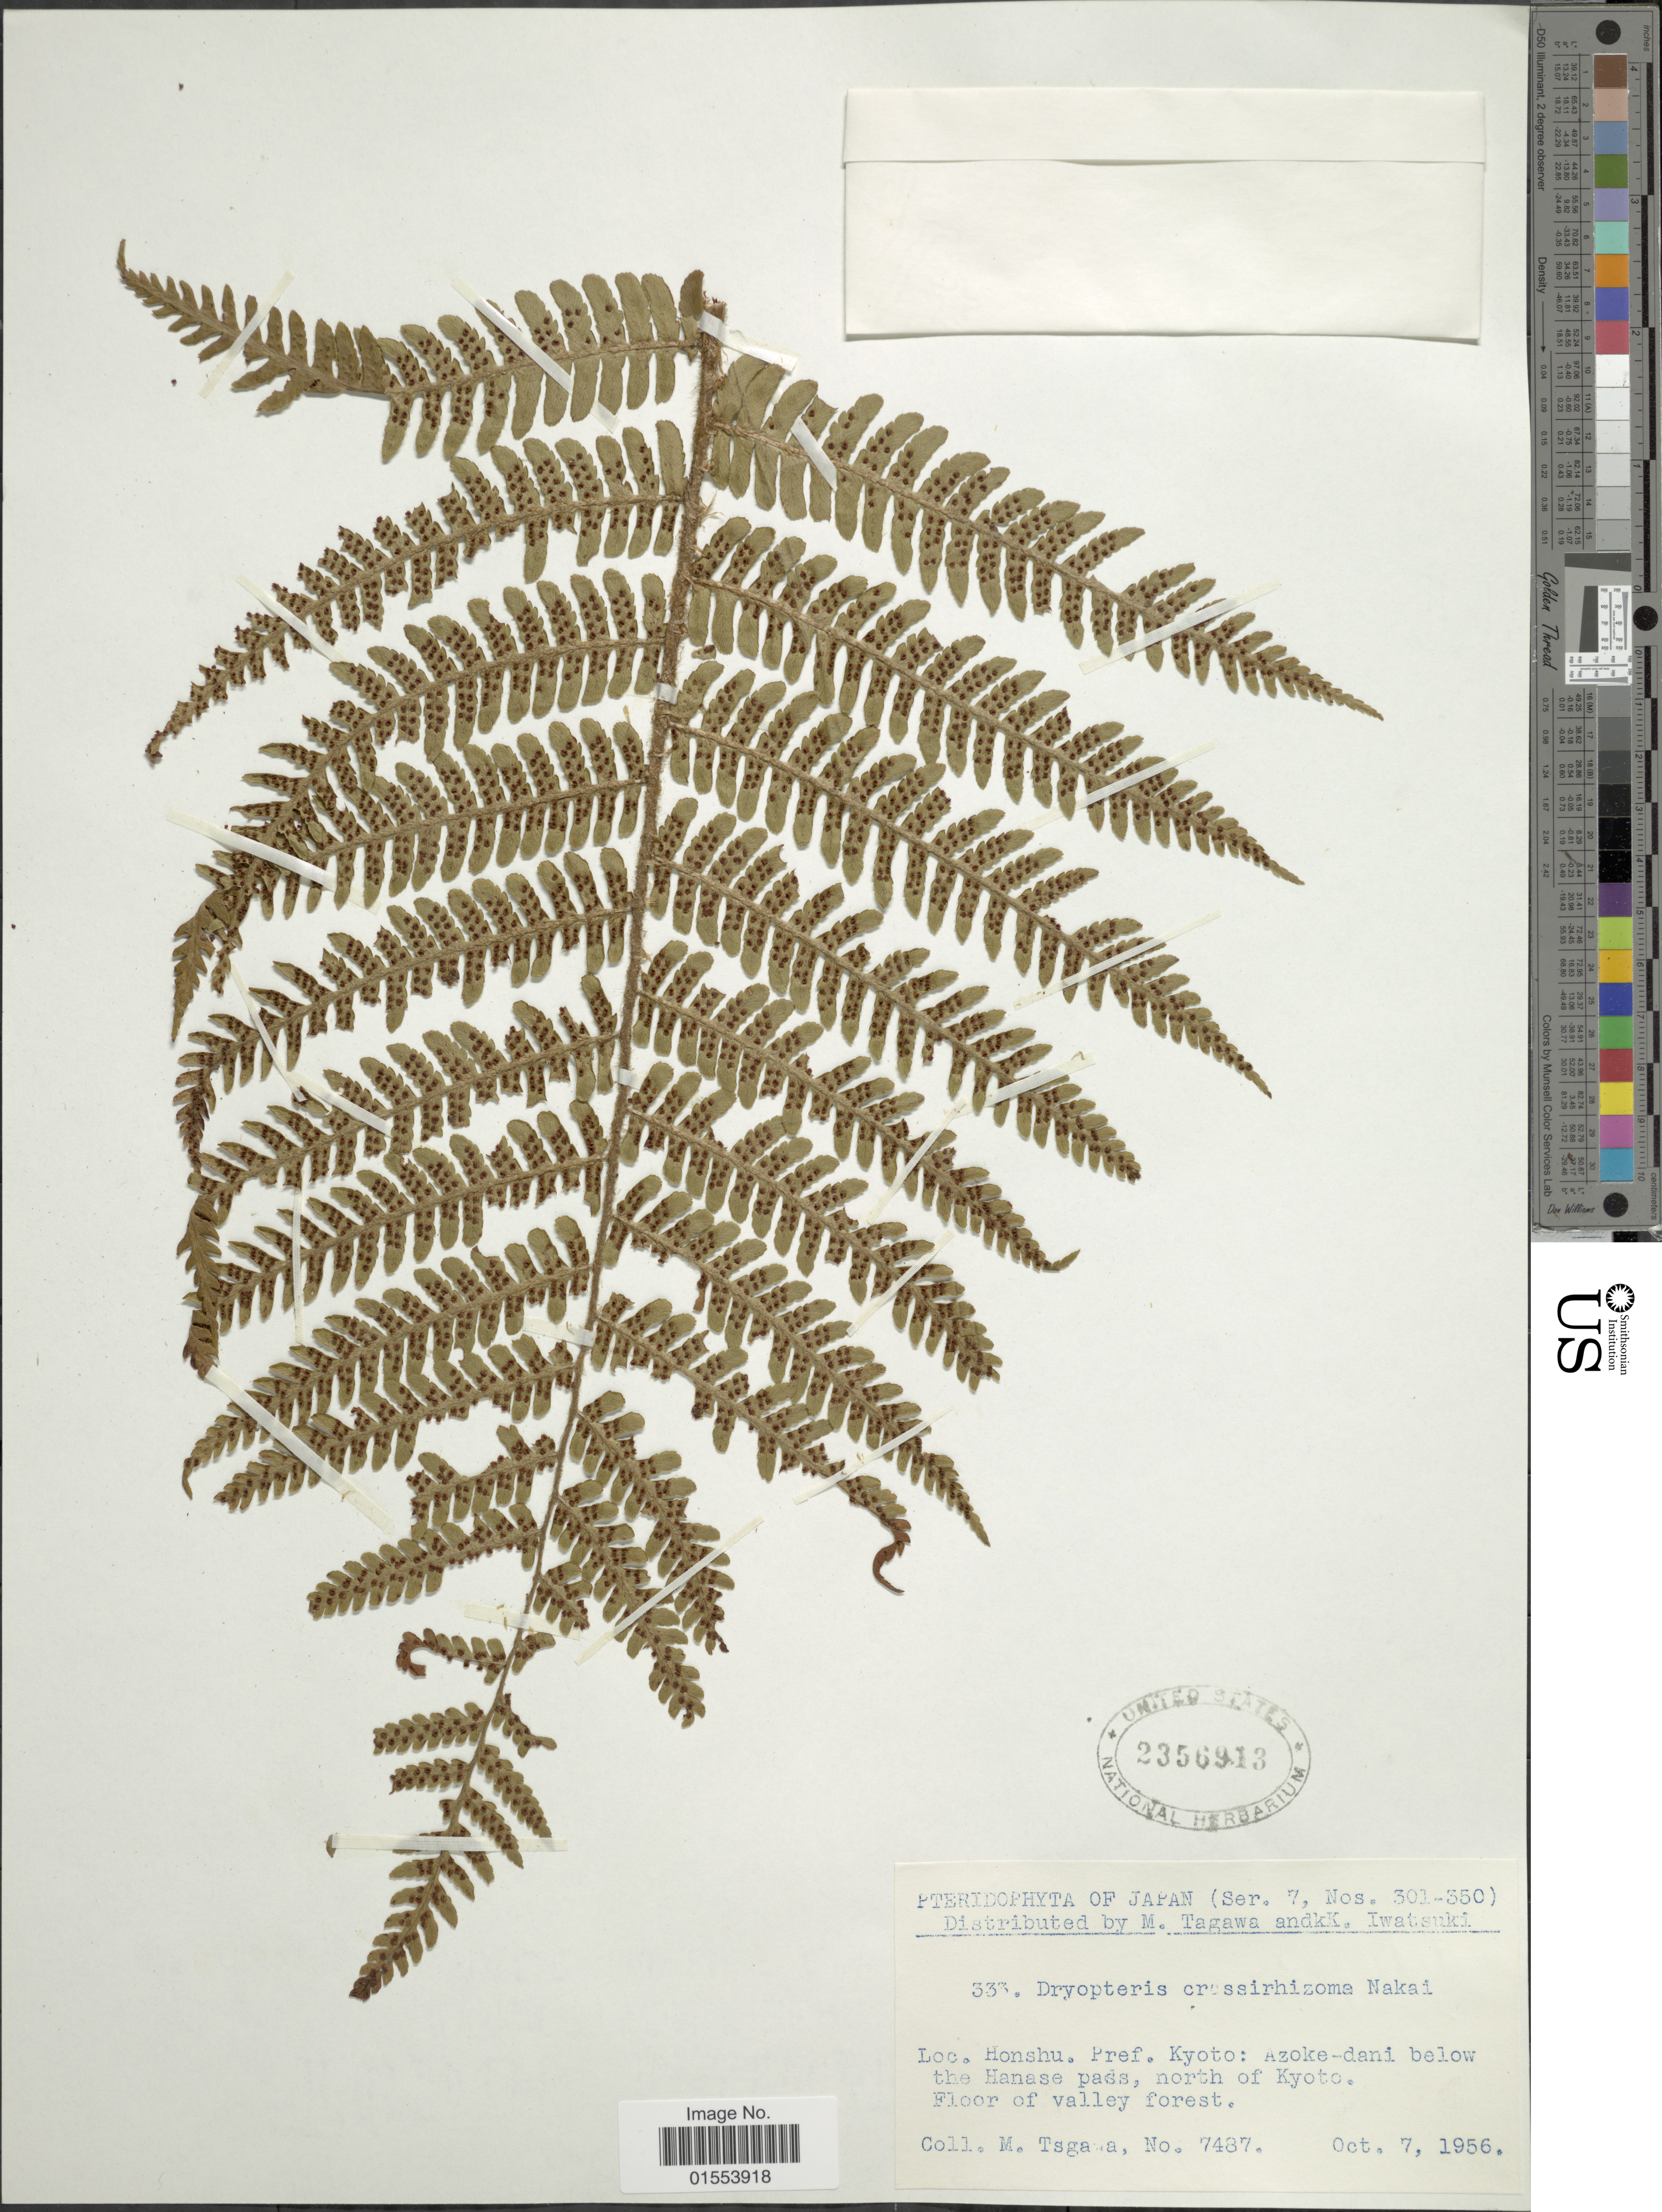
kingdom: Plantae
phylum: Tracheophyta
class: Polypodiopsida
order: Polypodiales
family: Dryopteridaceae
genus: Dryopteris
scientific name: Dryopteris crassirhizoma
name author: Nakai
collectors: M. Tagawa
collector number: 7487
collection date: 1956-10-07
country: Japan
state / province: Kyoto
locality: Honsh. Pref. Kyoto: Azoke-dani below the Hanase pads, north of Kyoto.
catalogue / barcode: US 2356913